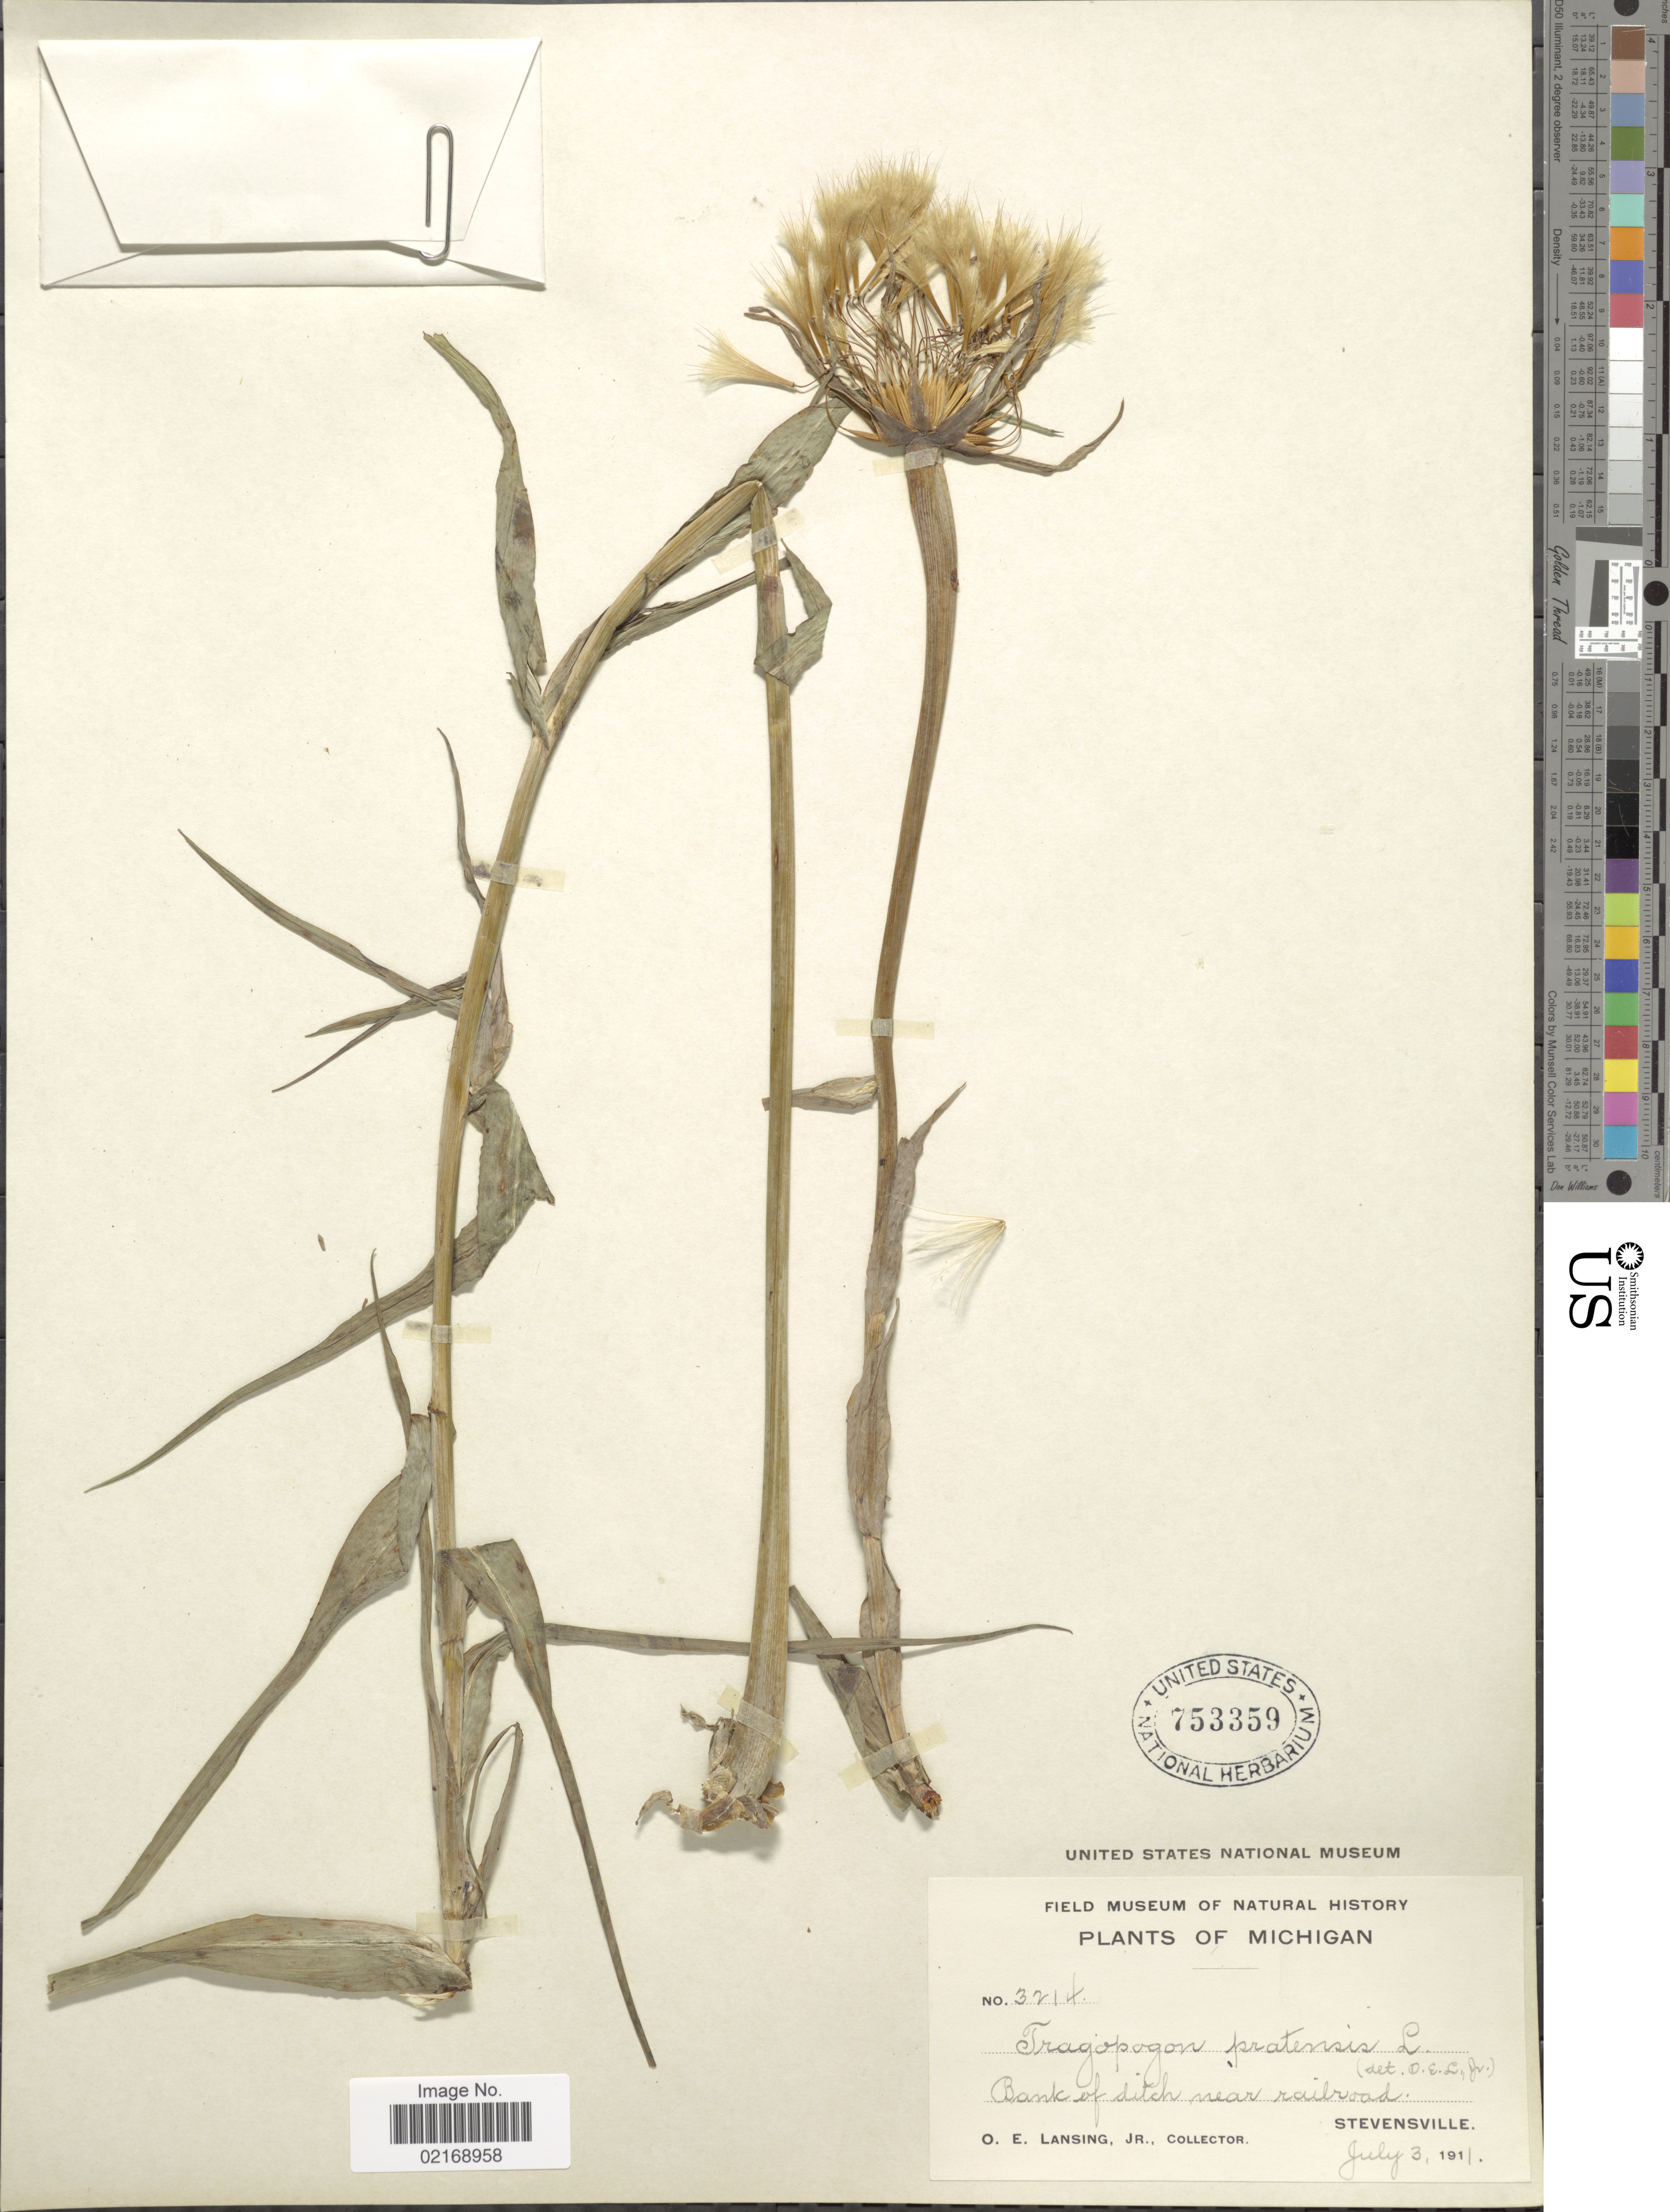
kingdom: Plantae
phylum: Tracheophyta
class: Magnoliopsida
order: Asterales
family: Asteraceae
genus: Tragopogon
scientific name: Tragopogon pratensis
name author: L.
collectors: O. Lansing Jr.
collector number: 3214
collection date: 1911-07-03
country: United States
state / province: Michigan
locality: Stevensville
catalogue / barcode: US 753359